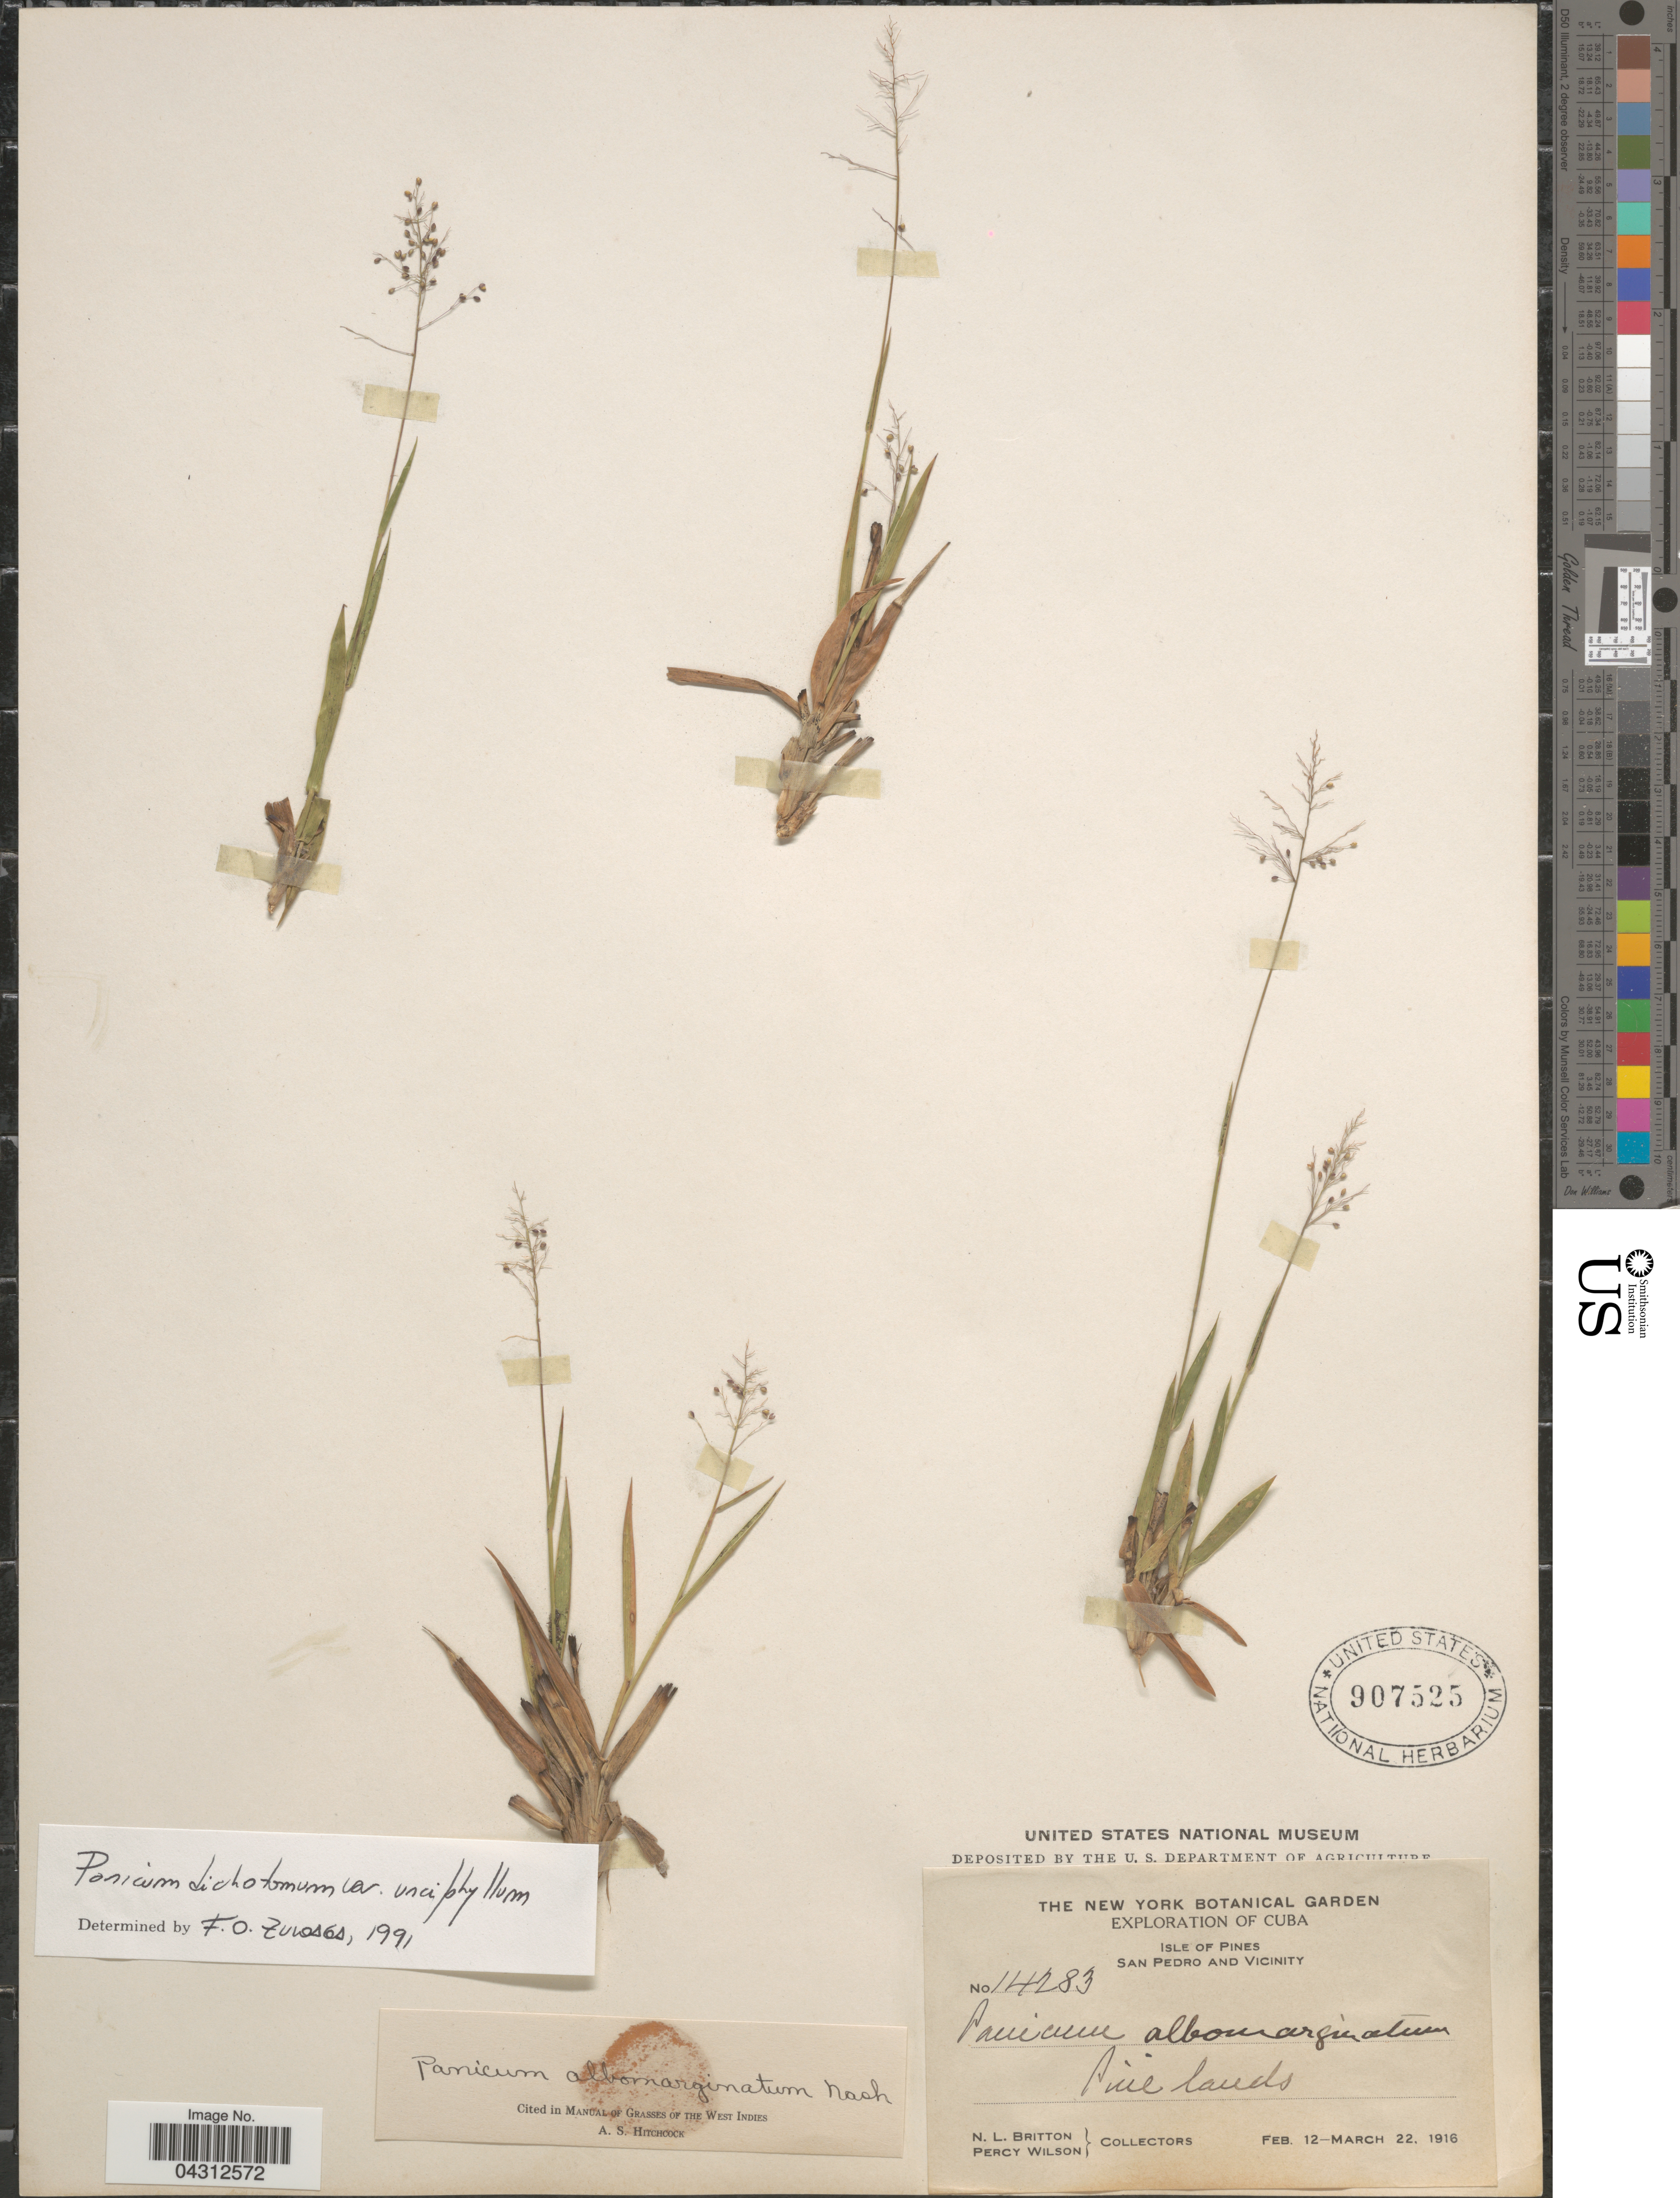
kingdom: Plantae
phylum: Tracheophyta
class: Liliopsida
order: Poales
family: Poaceae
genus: Dichanthelium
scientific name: Dichanthelium dichotomum var. unciphyllum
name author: (Trin.) Davidse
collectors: Mrs. N. L. Britton & P. Wilson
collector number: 14283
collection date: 1916-02-12/1916-03-22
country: Cuba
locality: Exploration of Cuba. Isle of Pines. San Pedro and Vicinity.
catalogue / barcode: US 907525